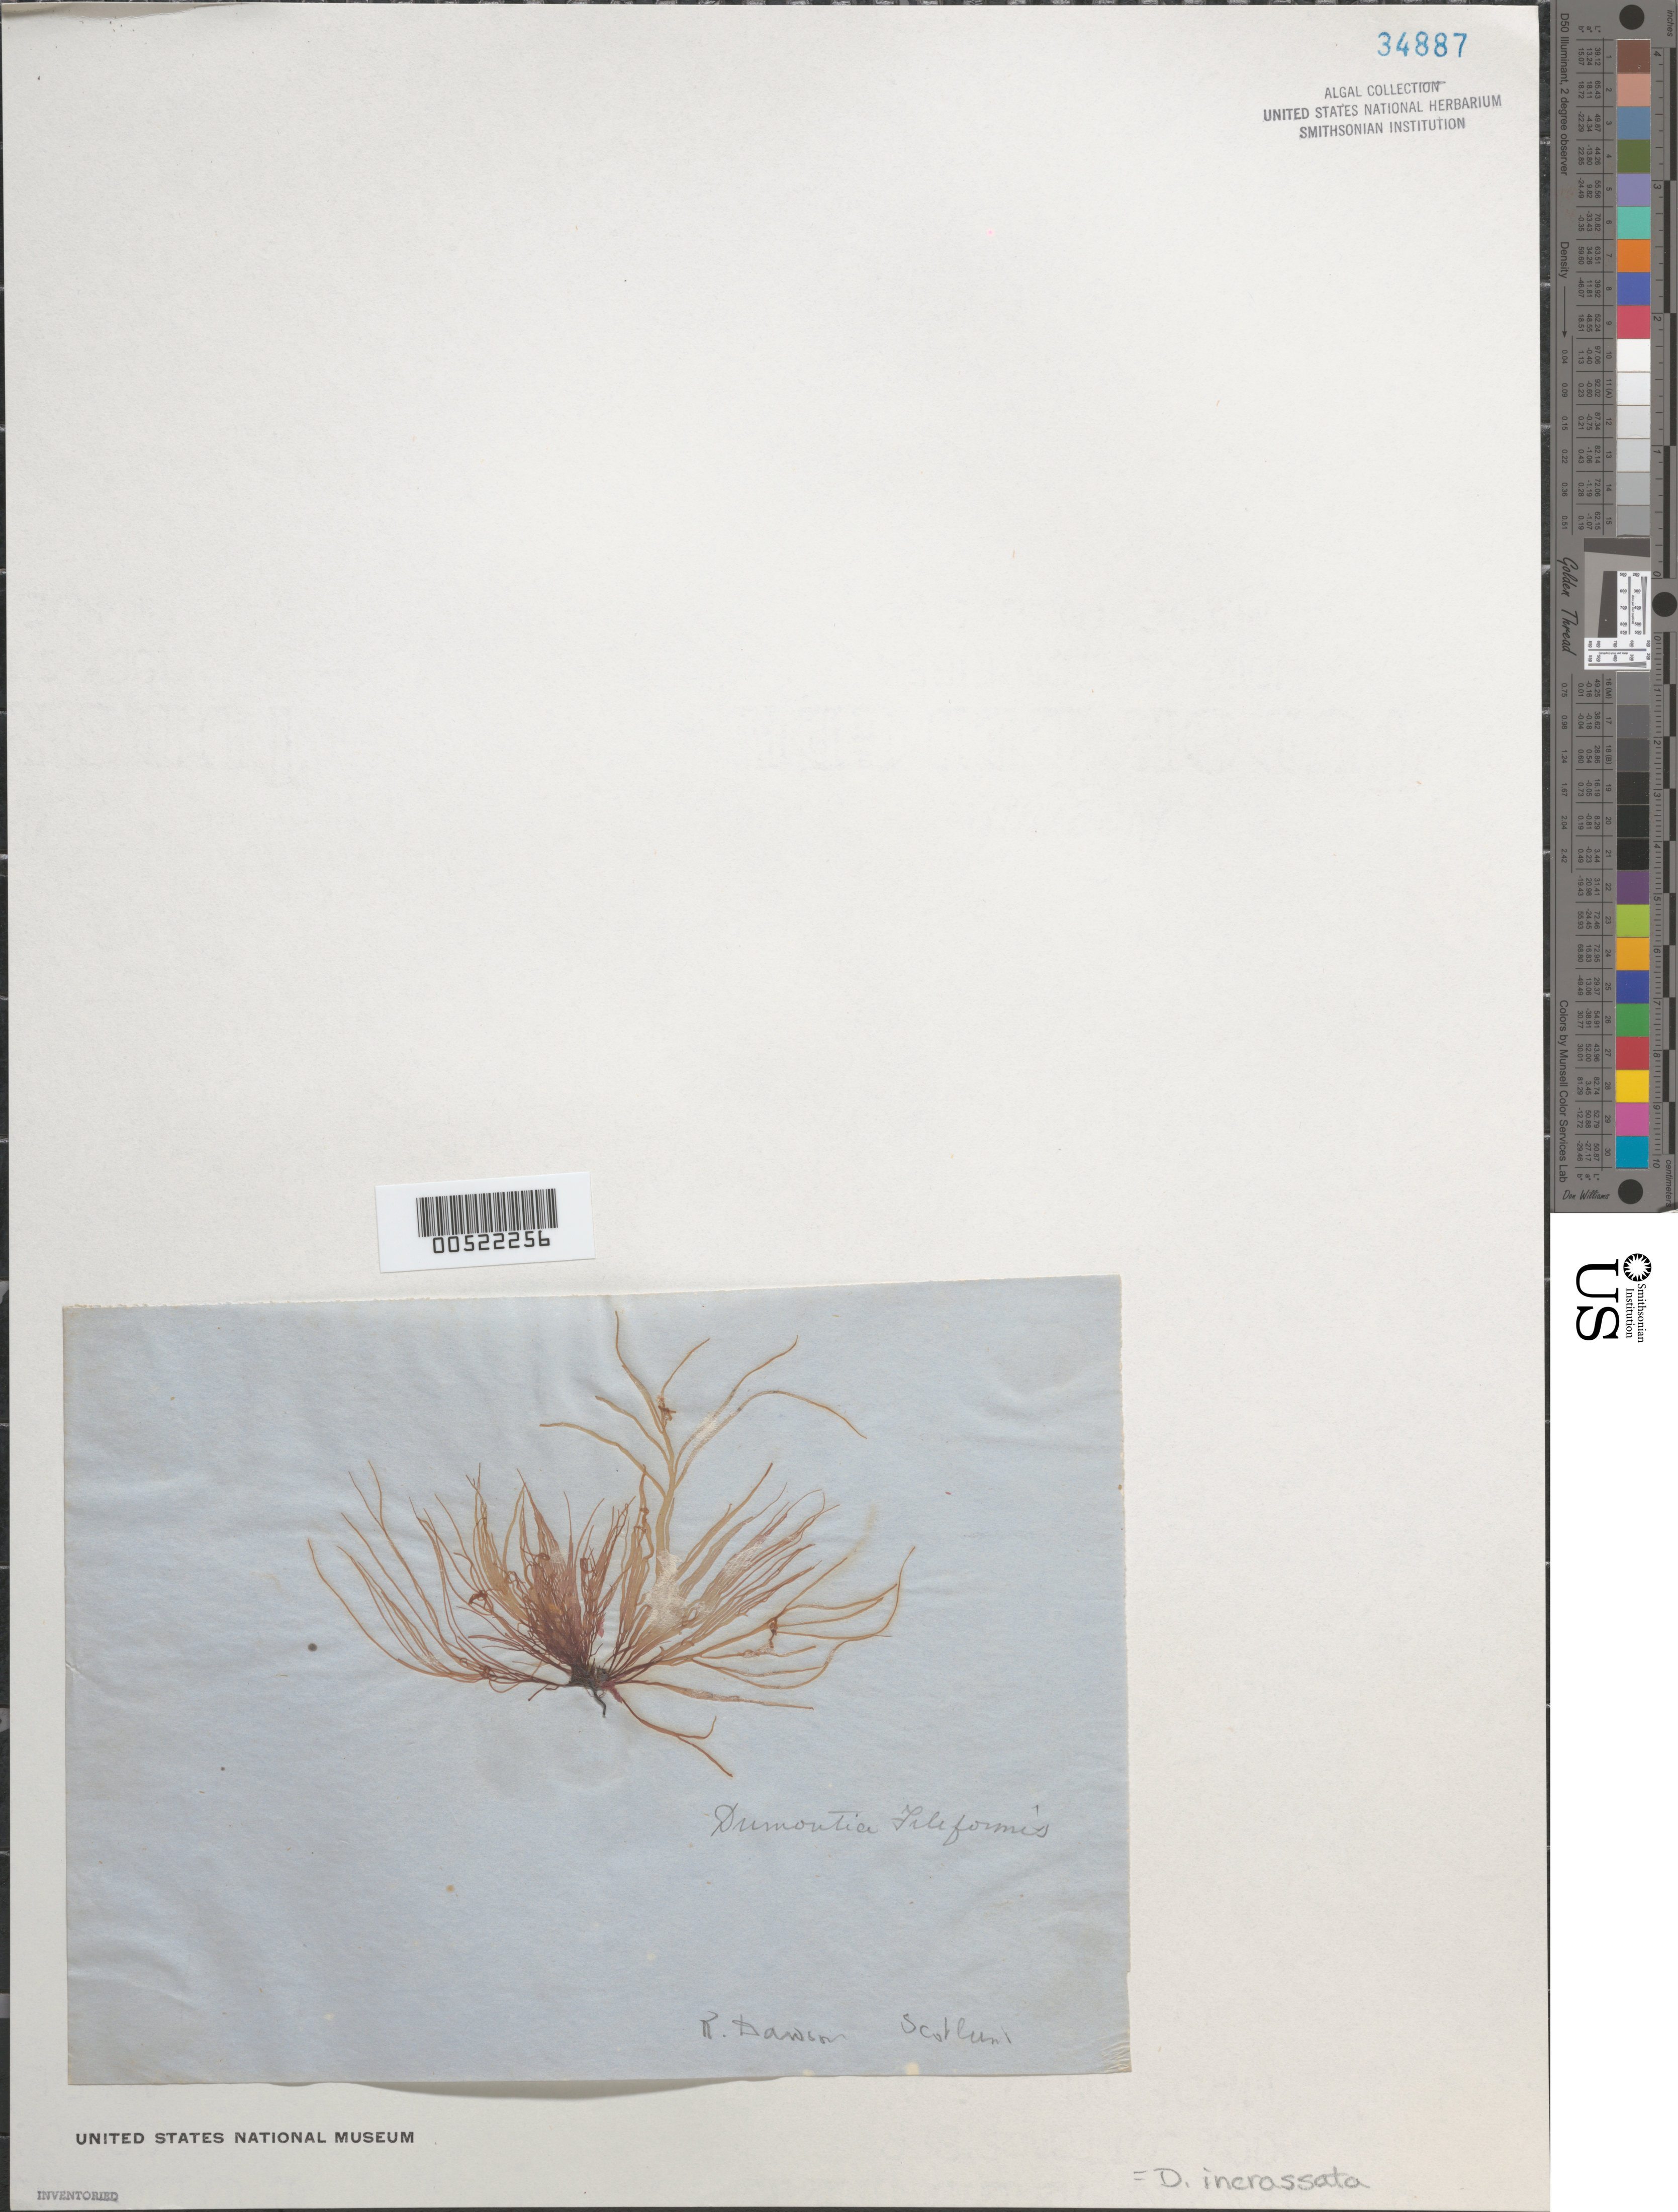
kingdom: Plantae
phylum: Rhodophyta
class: Florideophyceae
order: Gigartinales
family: Dumontiaceae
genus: Dumontia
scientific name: Dumontia contorta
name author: (S.G. Gmel.) Rupr.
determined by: Algae name updating Project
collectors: R. Dawson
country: United Kingdom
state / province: Scotland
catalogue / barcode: US 34887